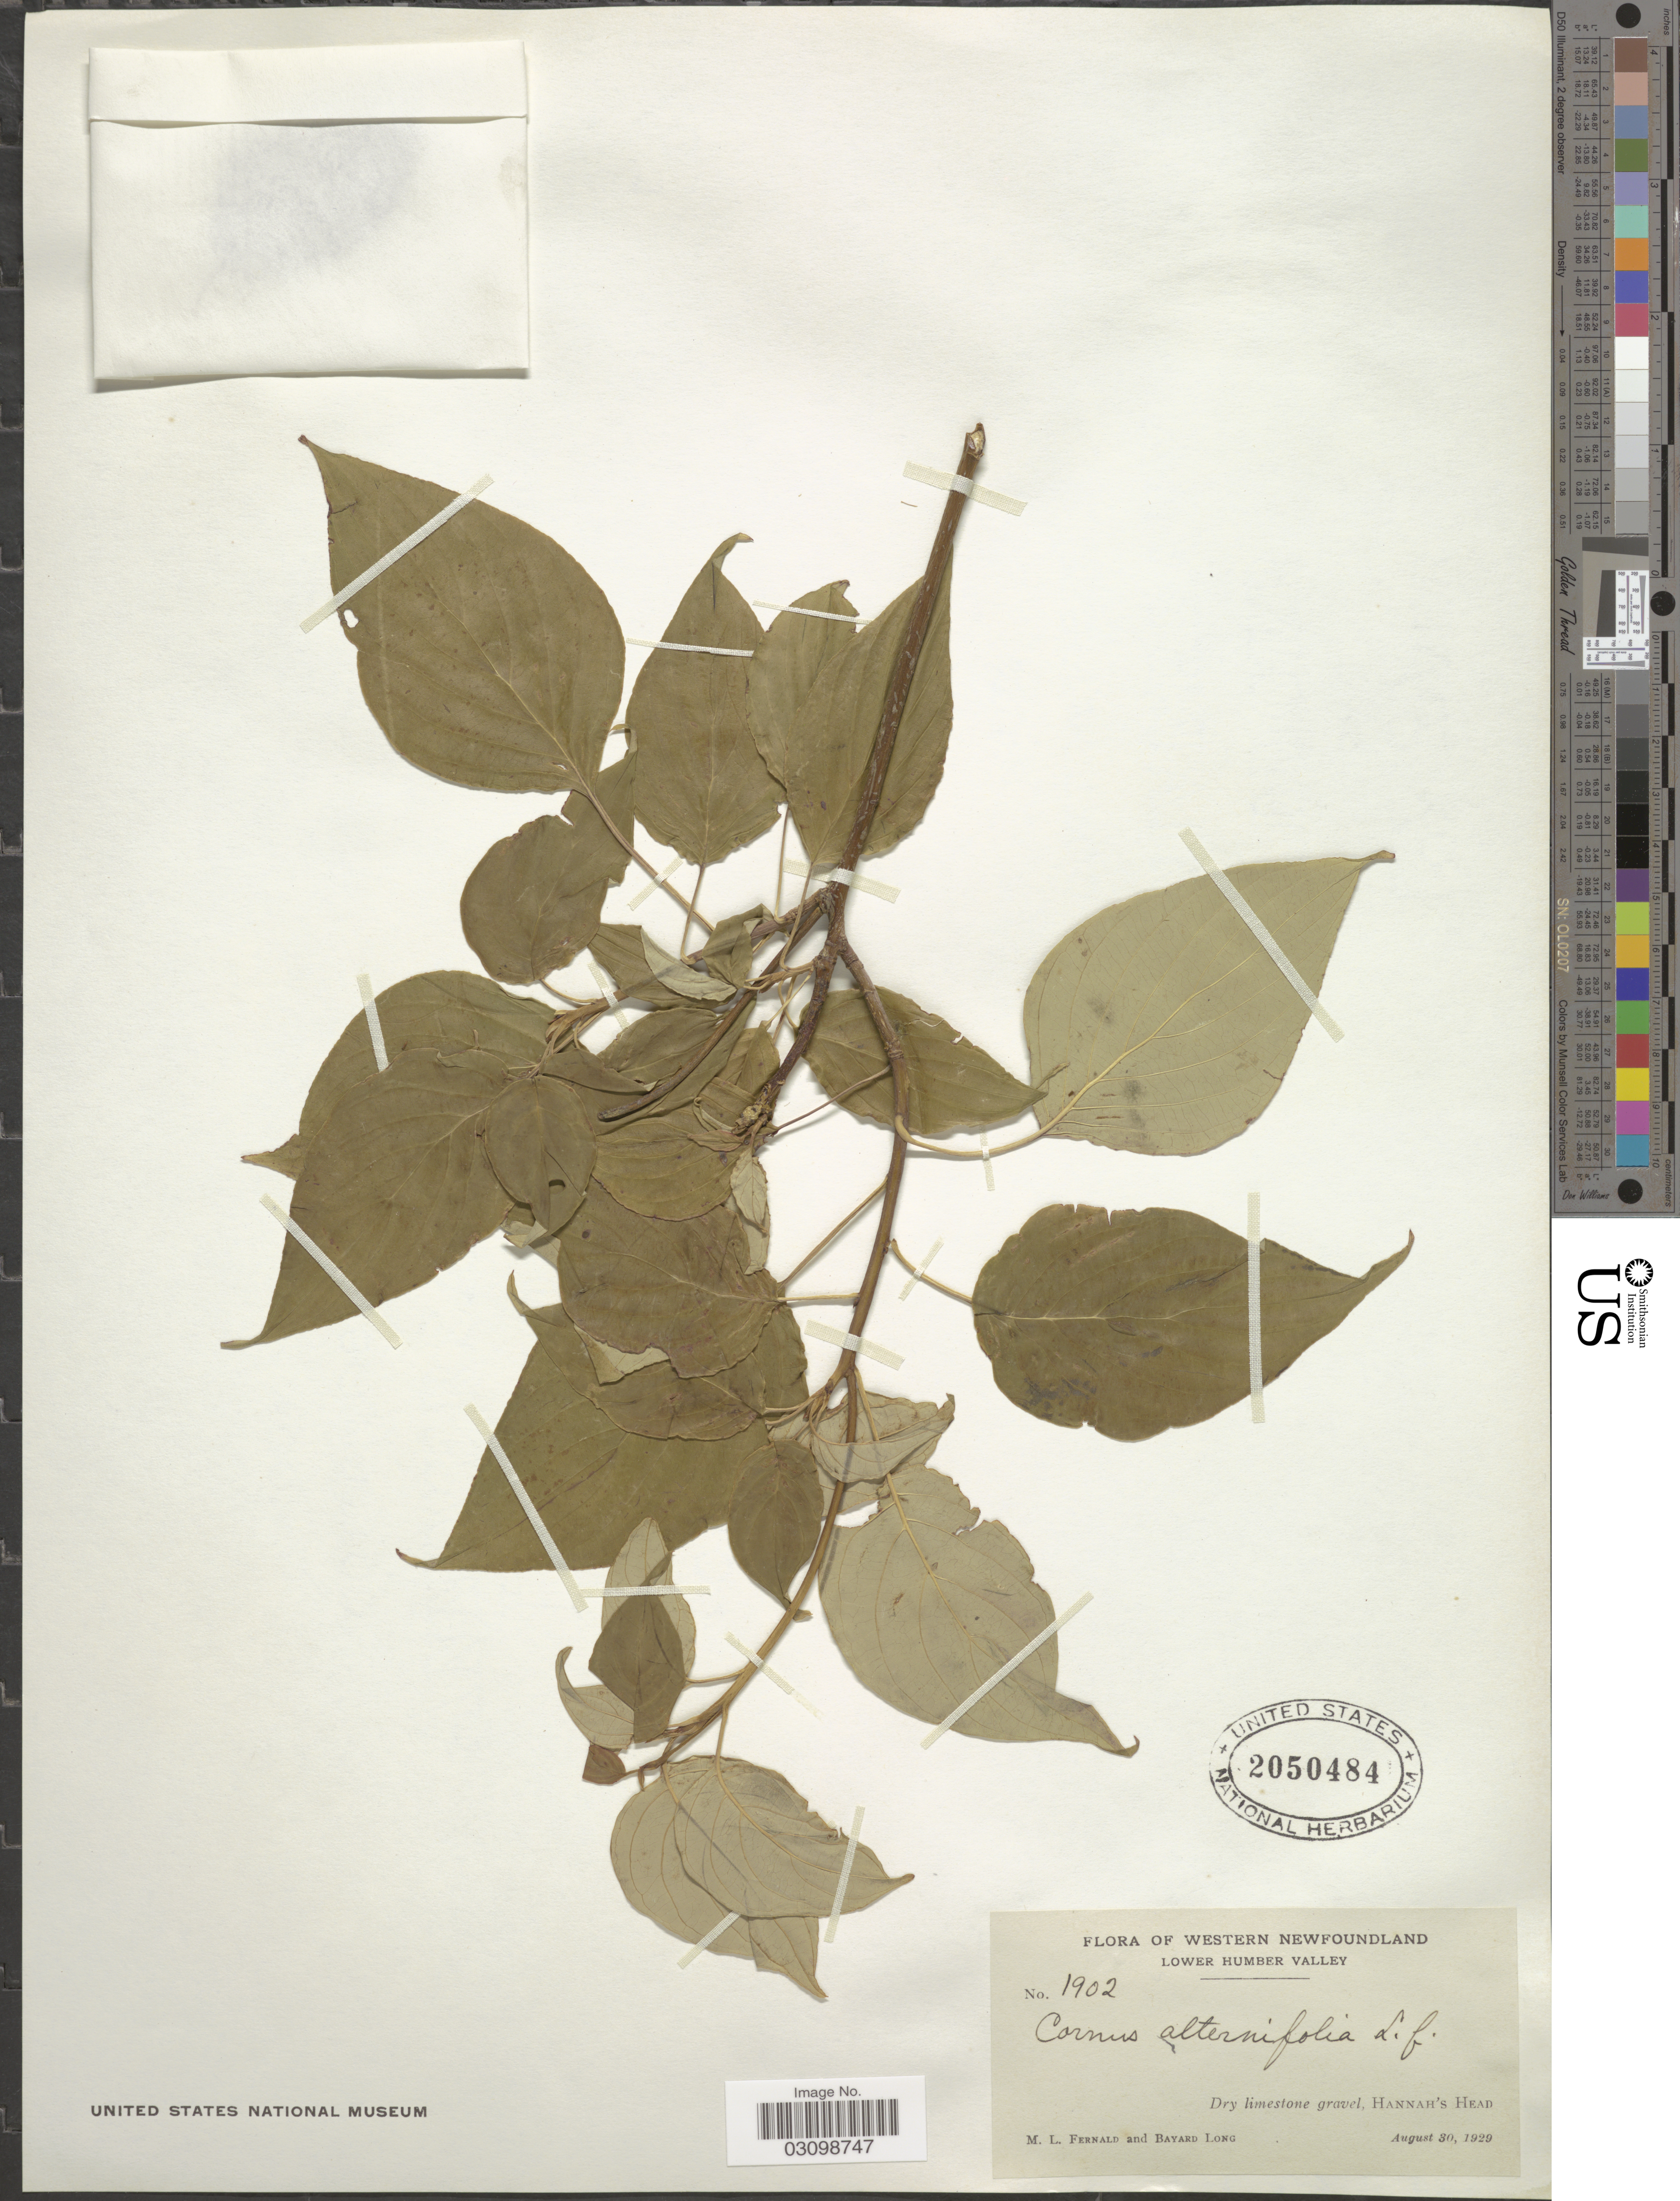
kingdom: Plantae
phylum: Tracheophyta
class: Magnoliopsida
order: Cornales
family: Cornaceae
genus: Cornus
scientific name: Cornus alternifolia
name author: L.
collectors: M. L. Fernald & B. Long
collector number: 1902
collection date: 1929-08-30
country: Canada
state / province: Newfoundland and Labrador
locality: Western Newfoundland. Lower Humber Valley. Dry limestone gravel, Hannah's Head.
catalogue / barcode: US 2050484